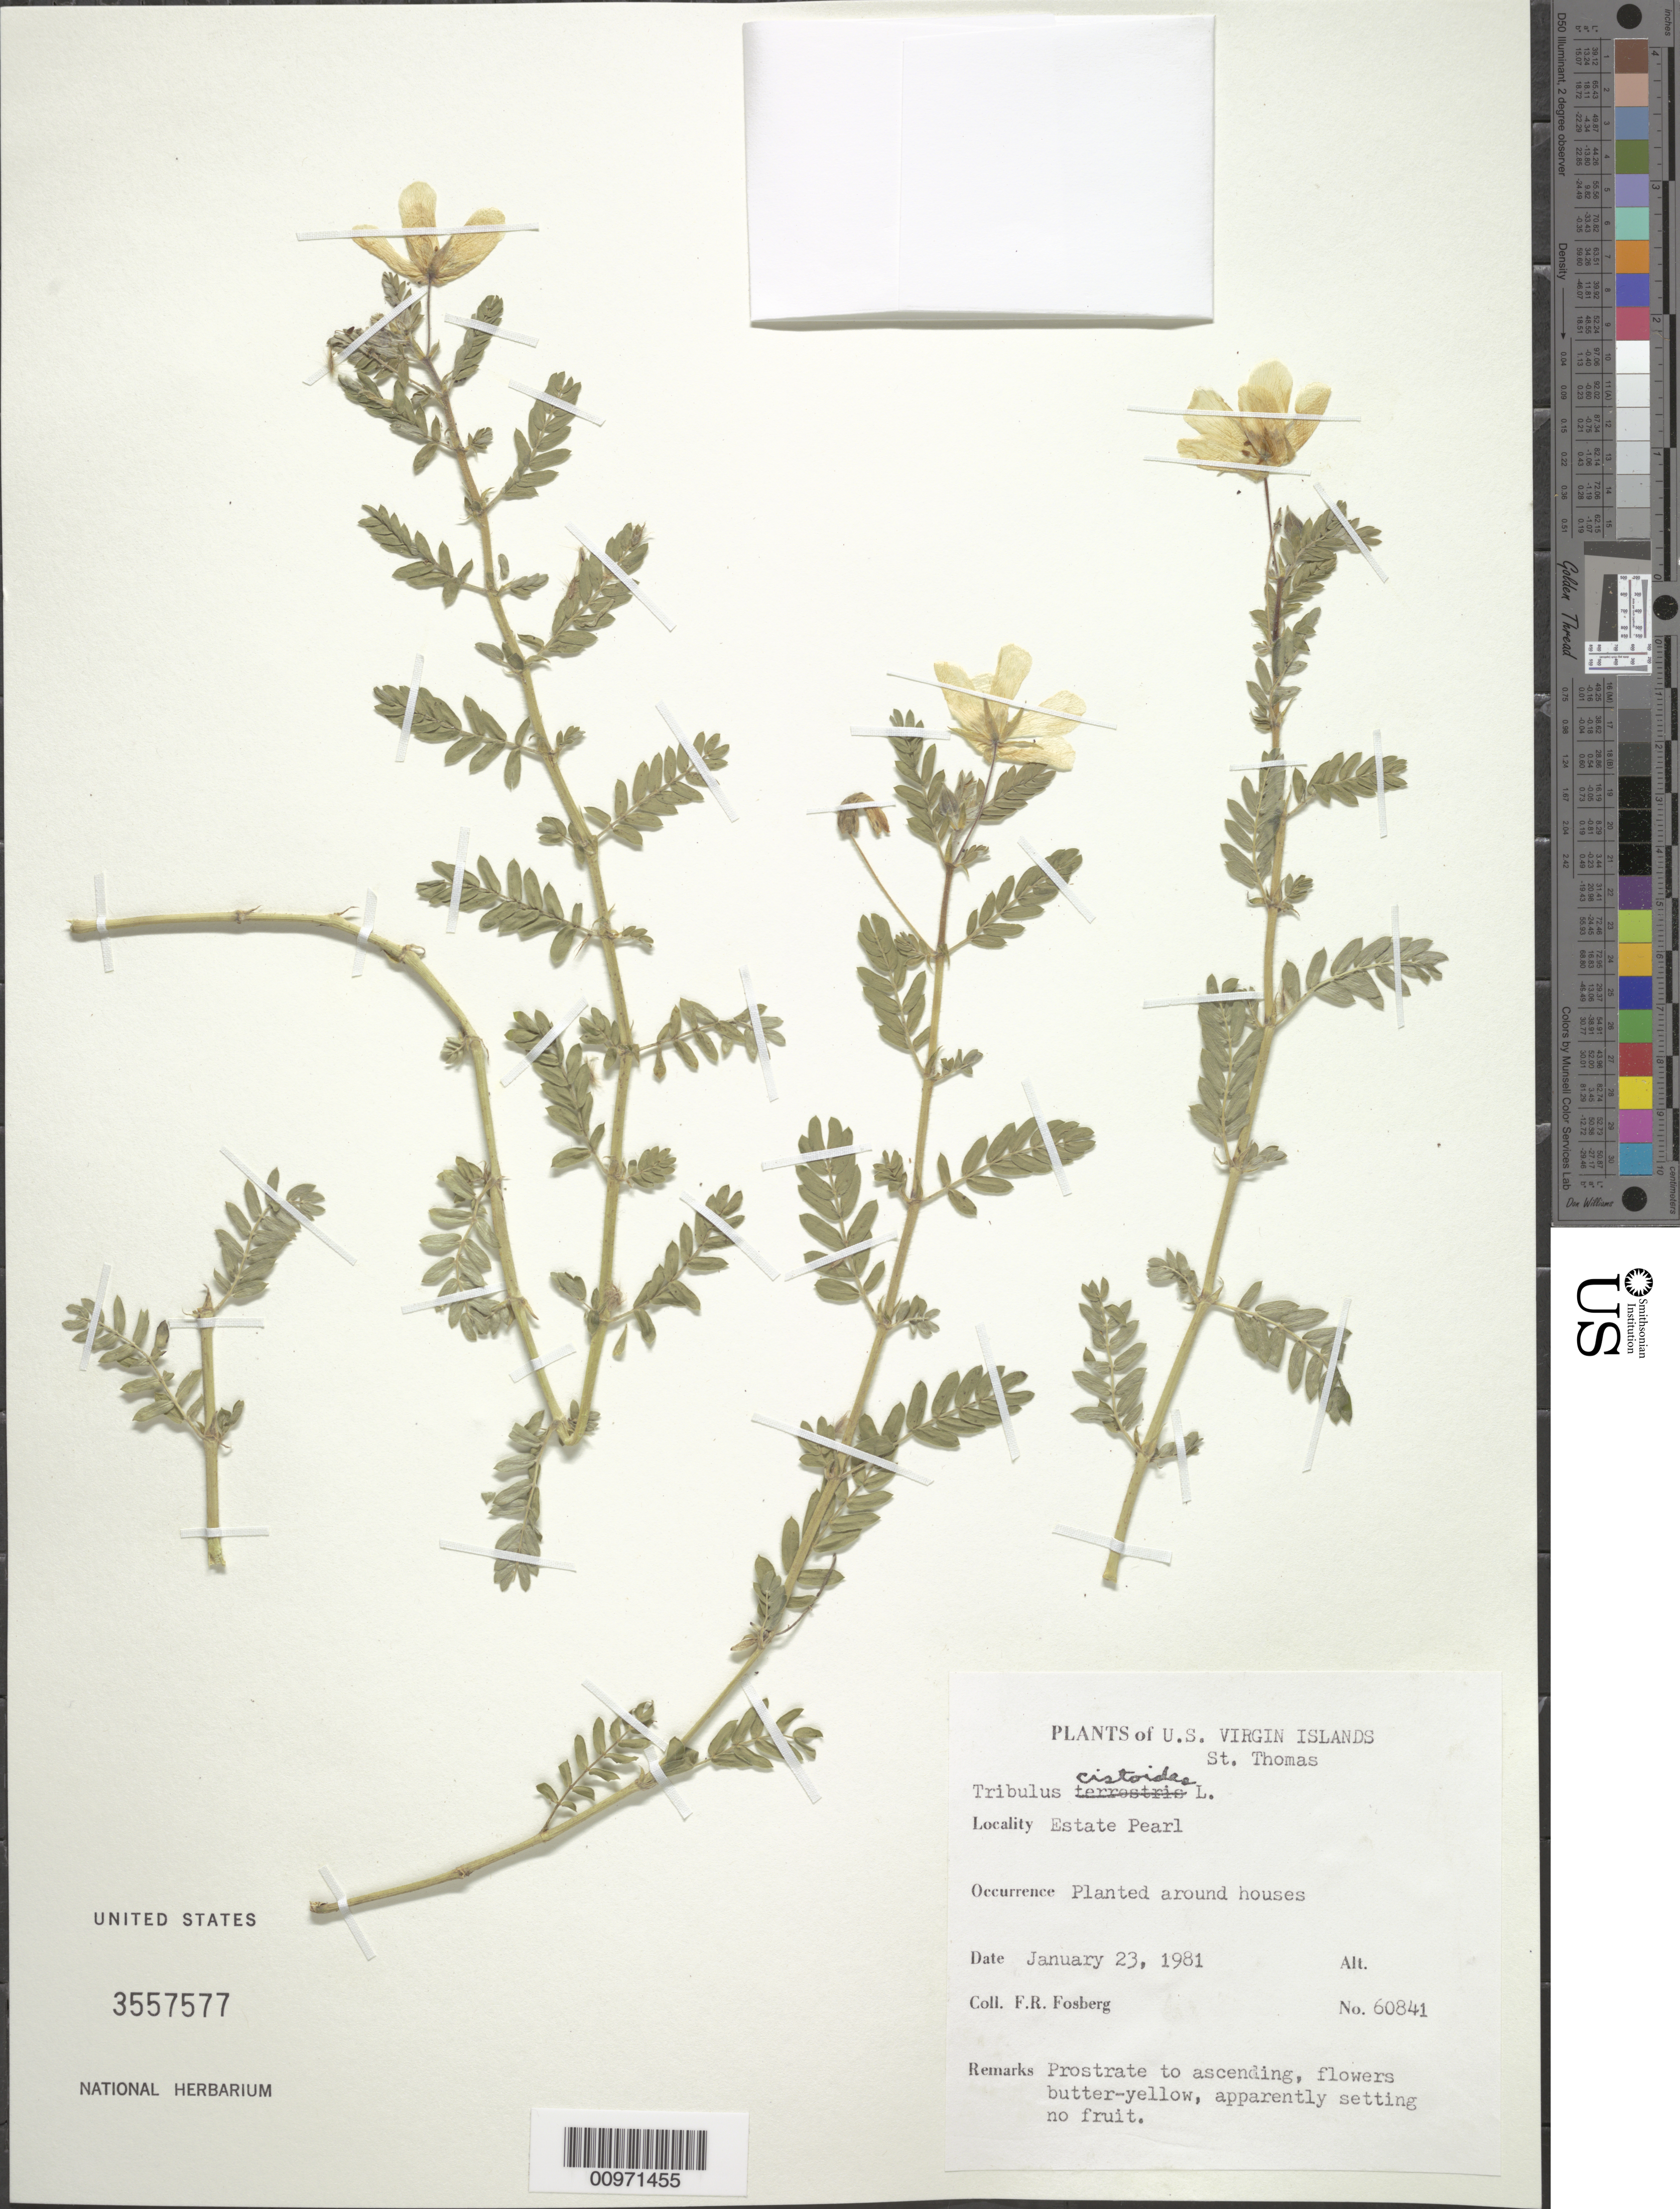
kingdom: Plantae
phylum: Tracheophyta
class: Magnoliopsida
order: Zygophyllales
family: Zygophyllaceae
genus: Tribulus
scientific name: Tribulus cistoides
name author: L.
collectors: F. R. Fosberg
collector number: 60841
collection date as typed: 23 Jan 1981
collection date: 1981-01-23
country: U.S. Virgin Islands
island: St. Thomas I.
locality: Estate Pearl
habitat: Planted around houses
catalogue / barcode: US 3557577